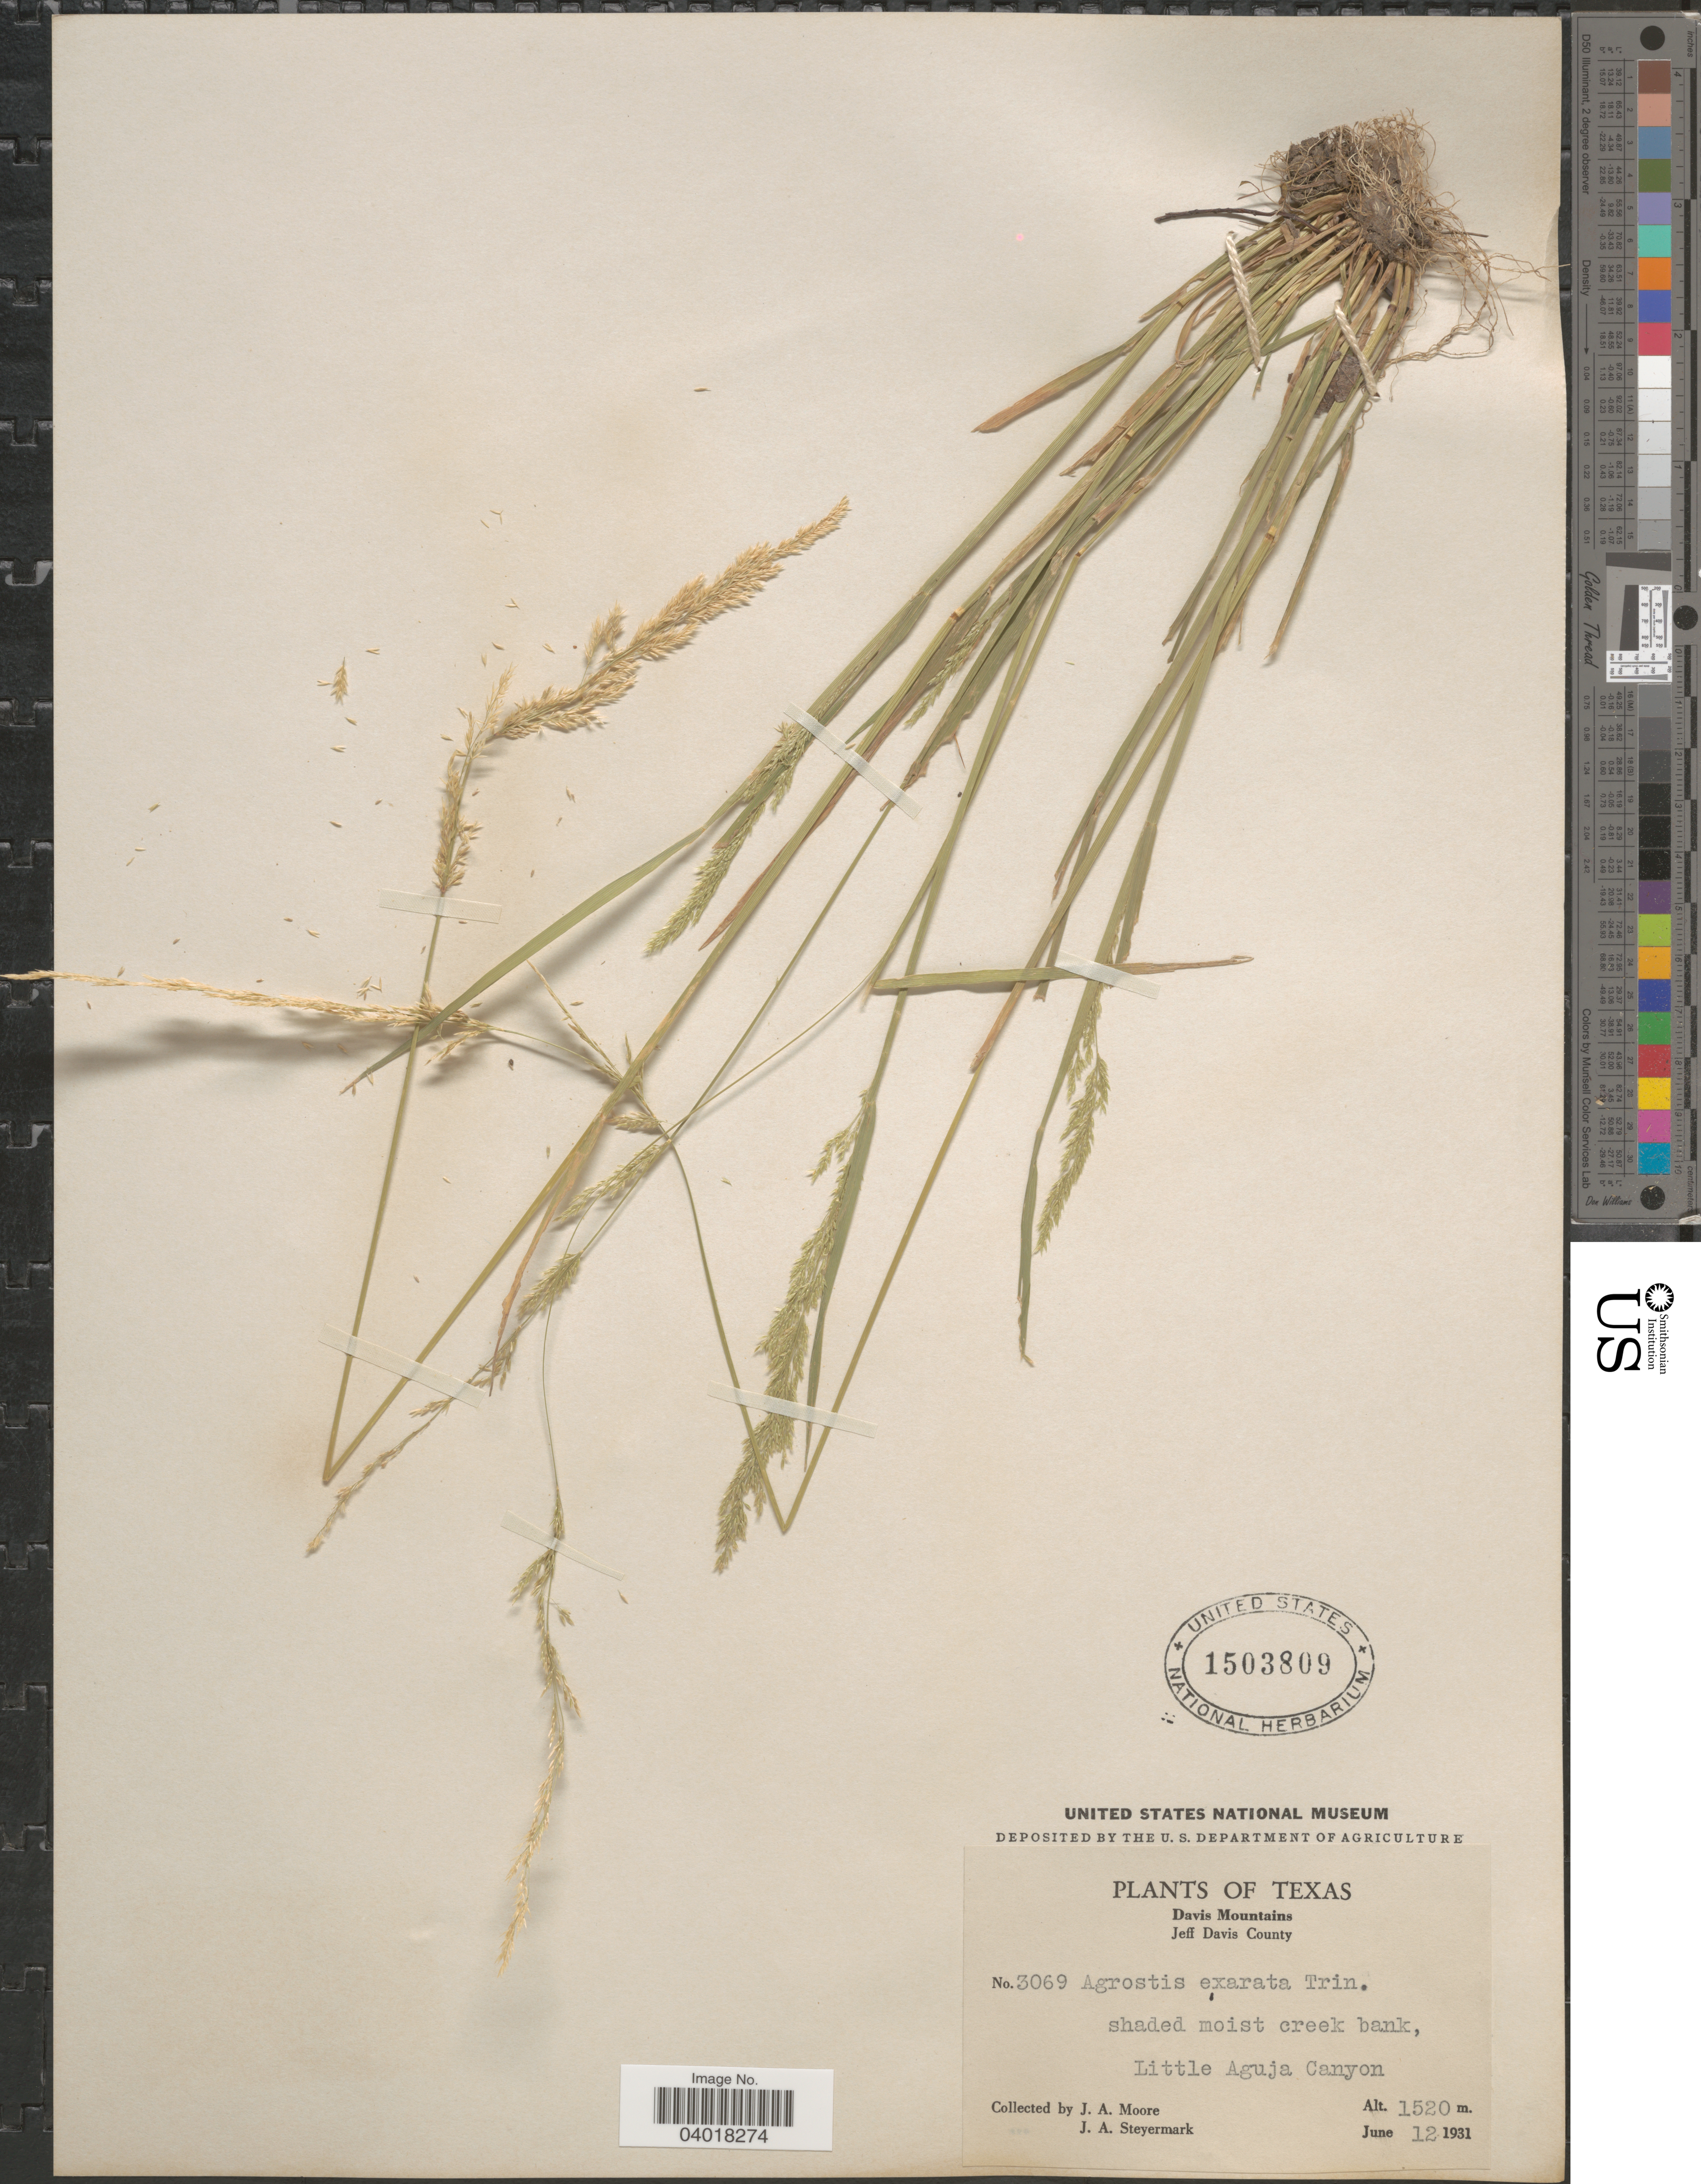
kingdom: Plantae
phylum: Tracheophyta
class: Liliopsida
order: Poales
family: Poaceae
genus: Agrostis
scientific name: Agrostis exarata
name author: Trin.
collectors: J. A. Moore & J. Steyermark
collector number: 3069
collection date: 1931-06-12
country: United States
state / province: Texas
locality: Davis Mountains. Jeff Davis County. Little Aguja Canyon.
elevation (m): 1520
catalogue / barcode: US 1503809